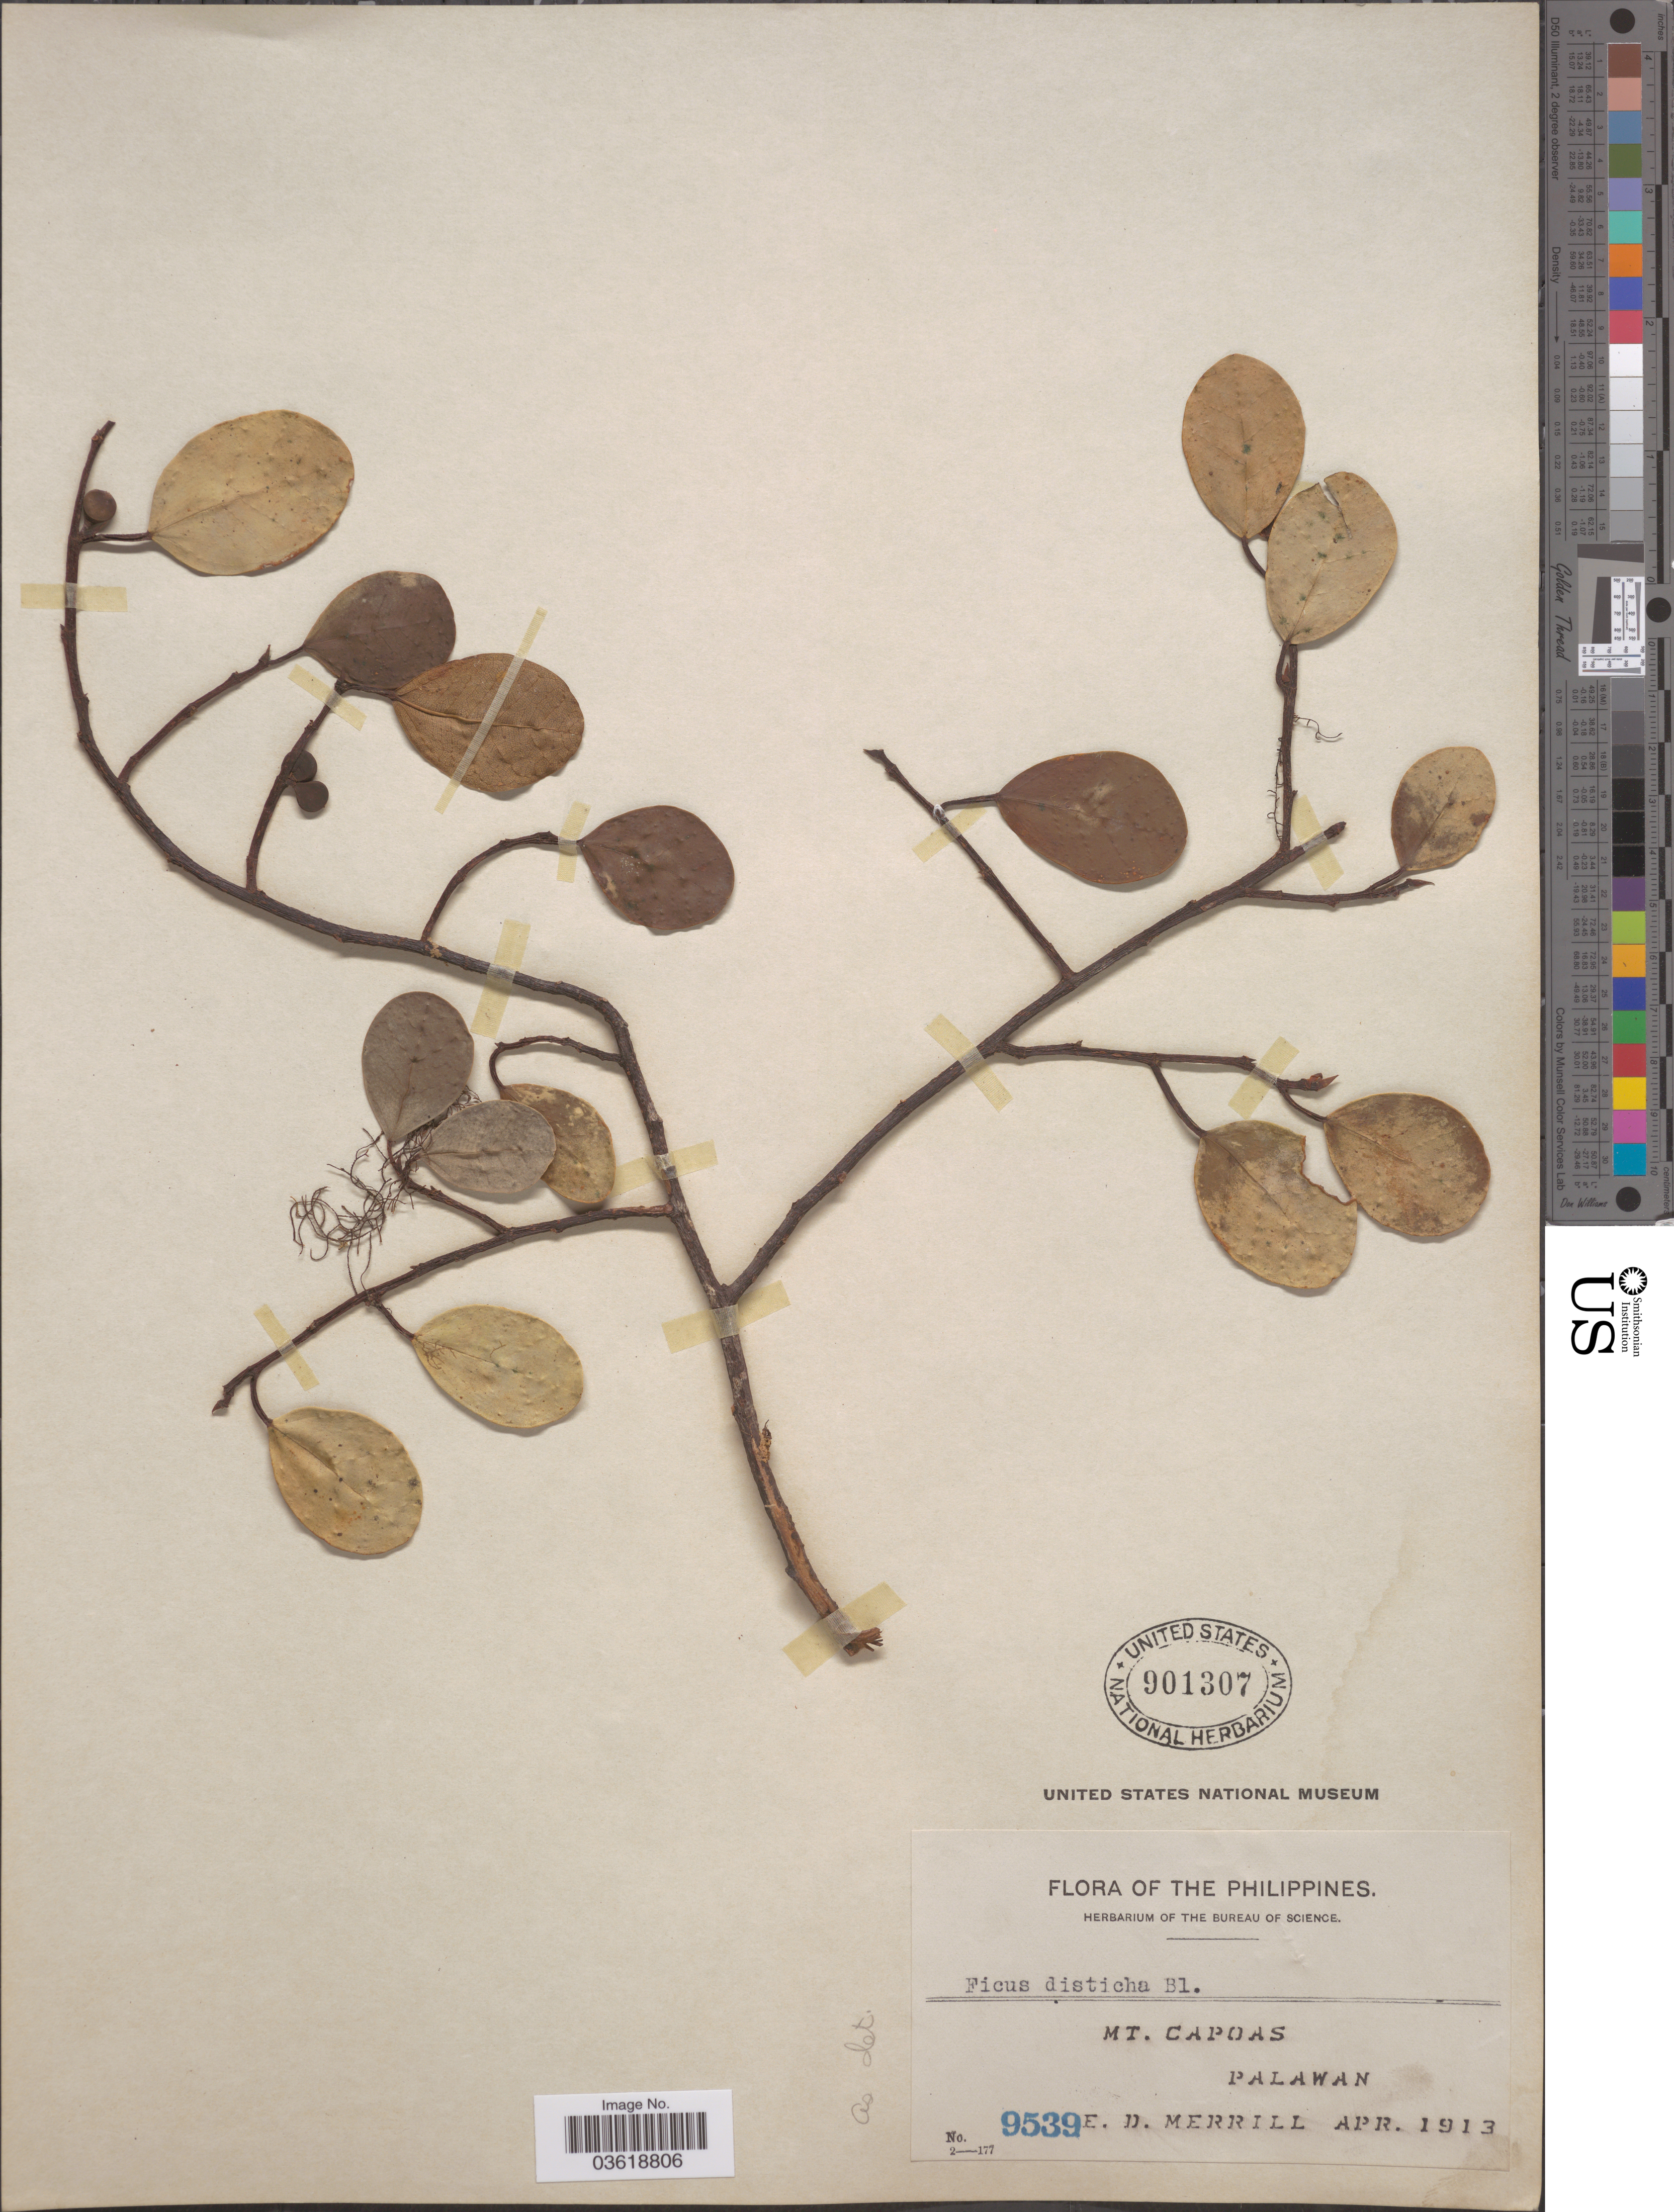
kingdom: Plantae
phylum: Tracheophyta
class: Magnoliopsida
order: Rosales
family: Moraceae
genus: Ficus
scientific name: Ficus disticha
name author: Blume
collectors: E. D. Merrill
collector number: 9539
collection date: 1913-04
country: Philippines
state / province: Mimaropa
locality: Mt. Capoas. Palawan.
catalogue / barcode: US 901307